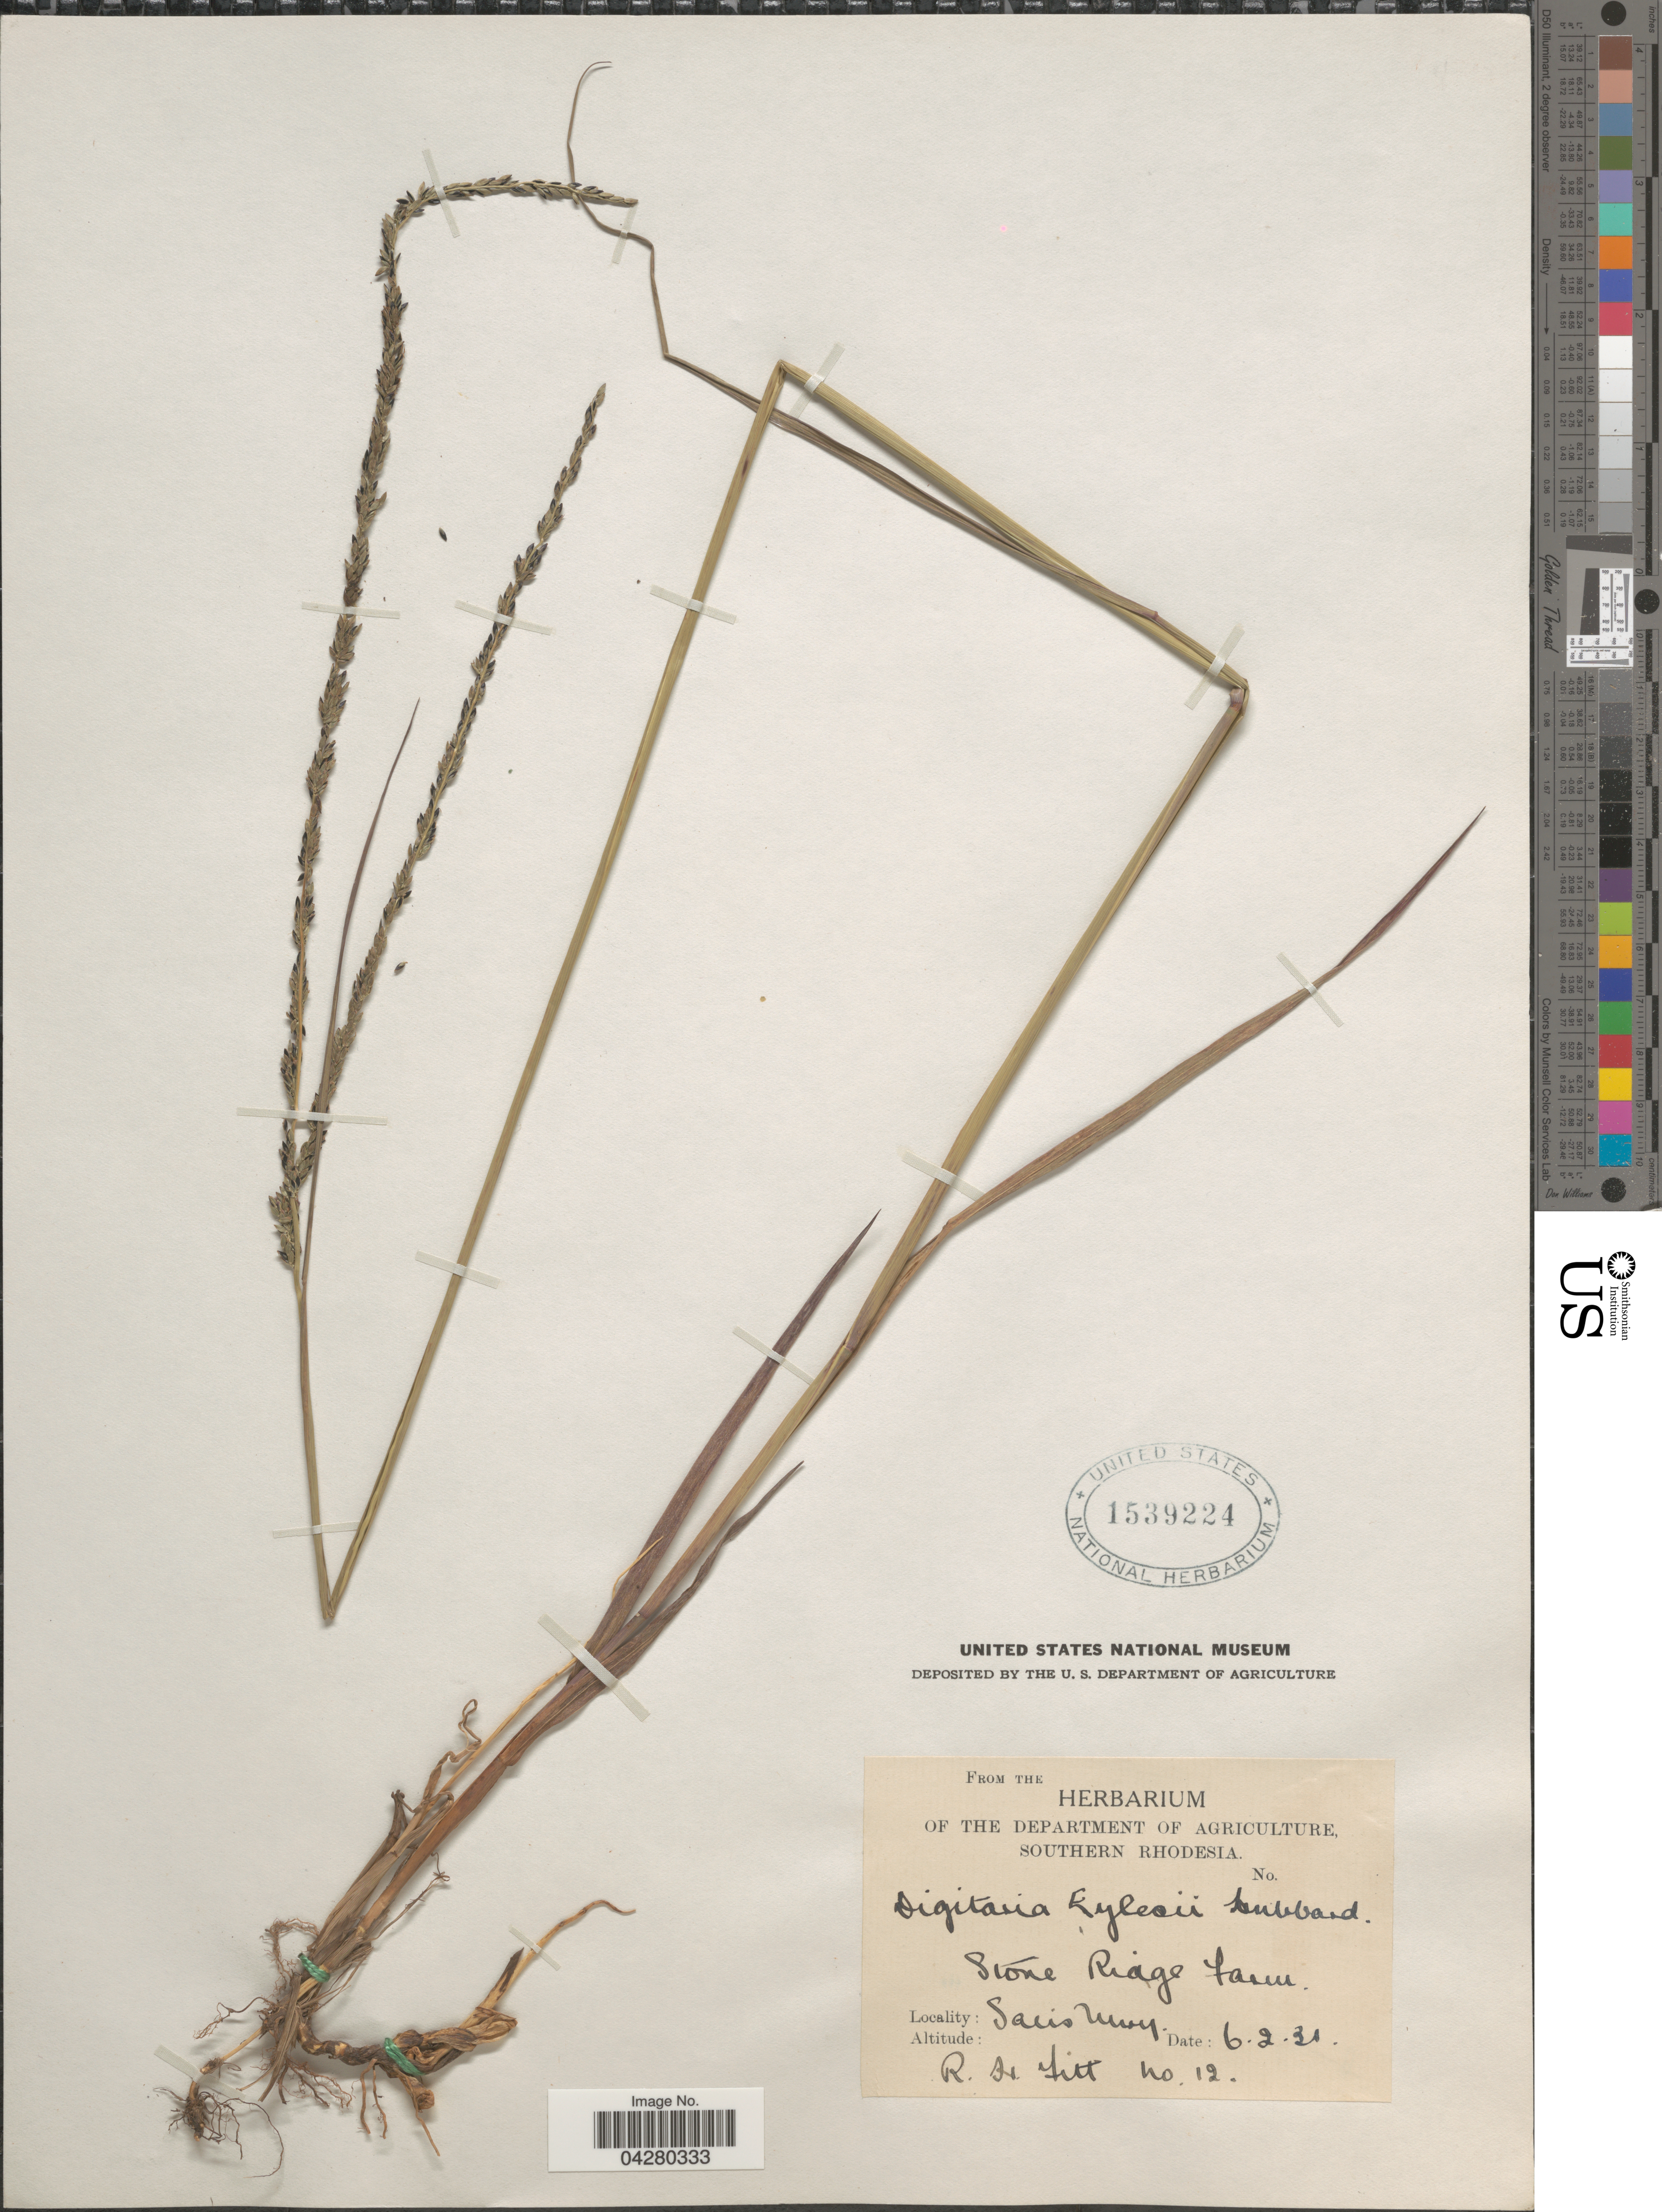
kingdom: Plantae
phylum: Tracheophyta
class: Liliopsida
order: Poales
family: Poaceae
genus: Digitaria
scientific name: Digitaria eylesii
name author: C. E. Hubb.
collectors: R. Fitt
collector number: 12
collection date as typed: Transcribed d/m/y: 6/2/31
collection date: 1931-02-06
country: Zimbabwe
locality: Southern Rhodesia. Stone Ridge Farm. Sacis [illegible text].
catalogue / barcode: US 1539224